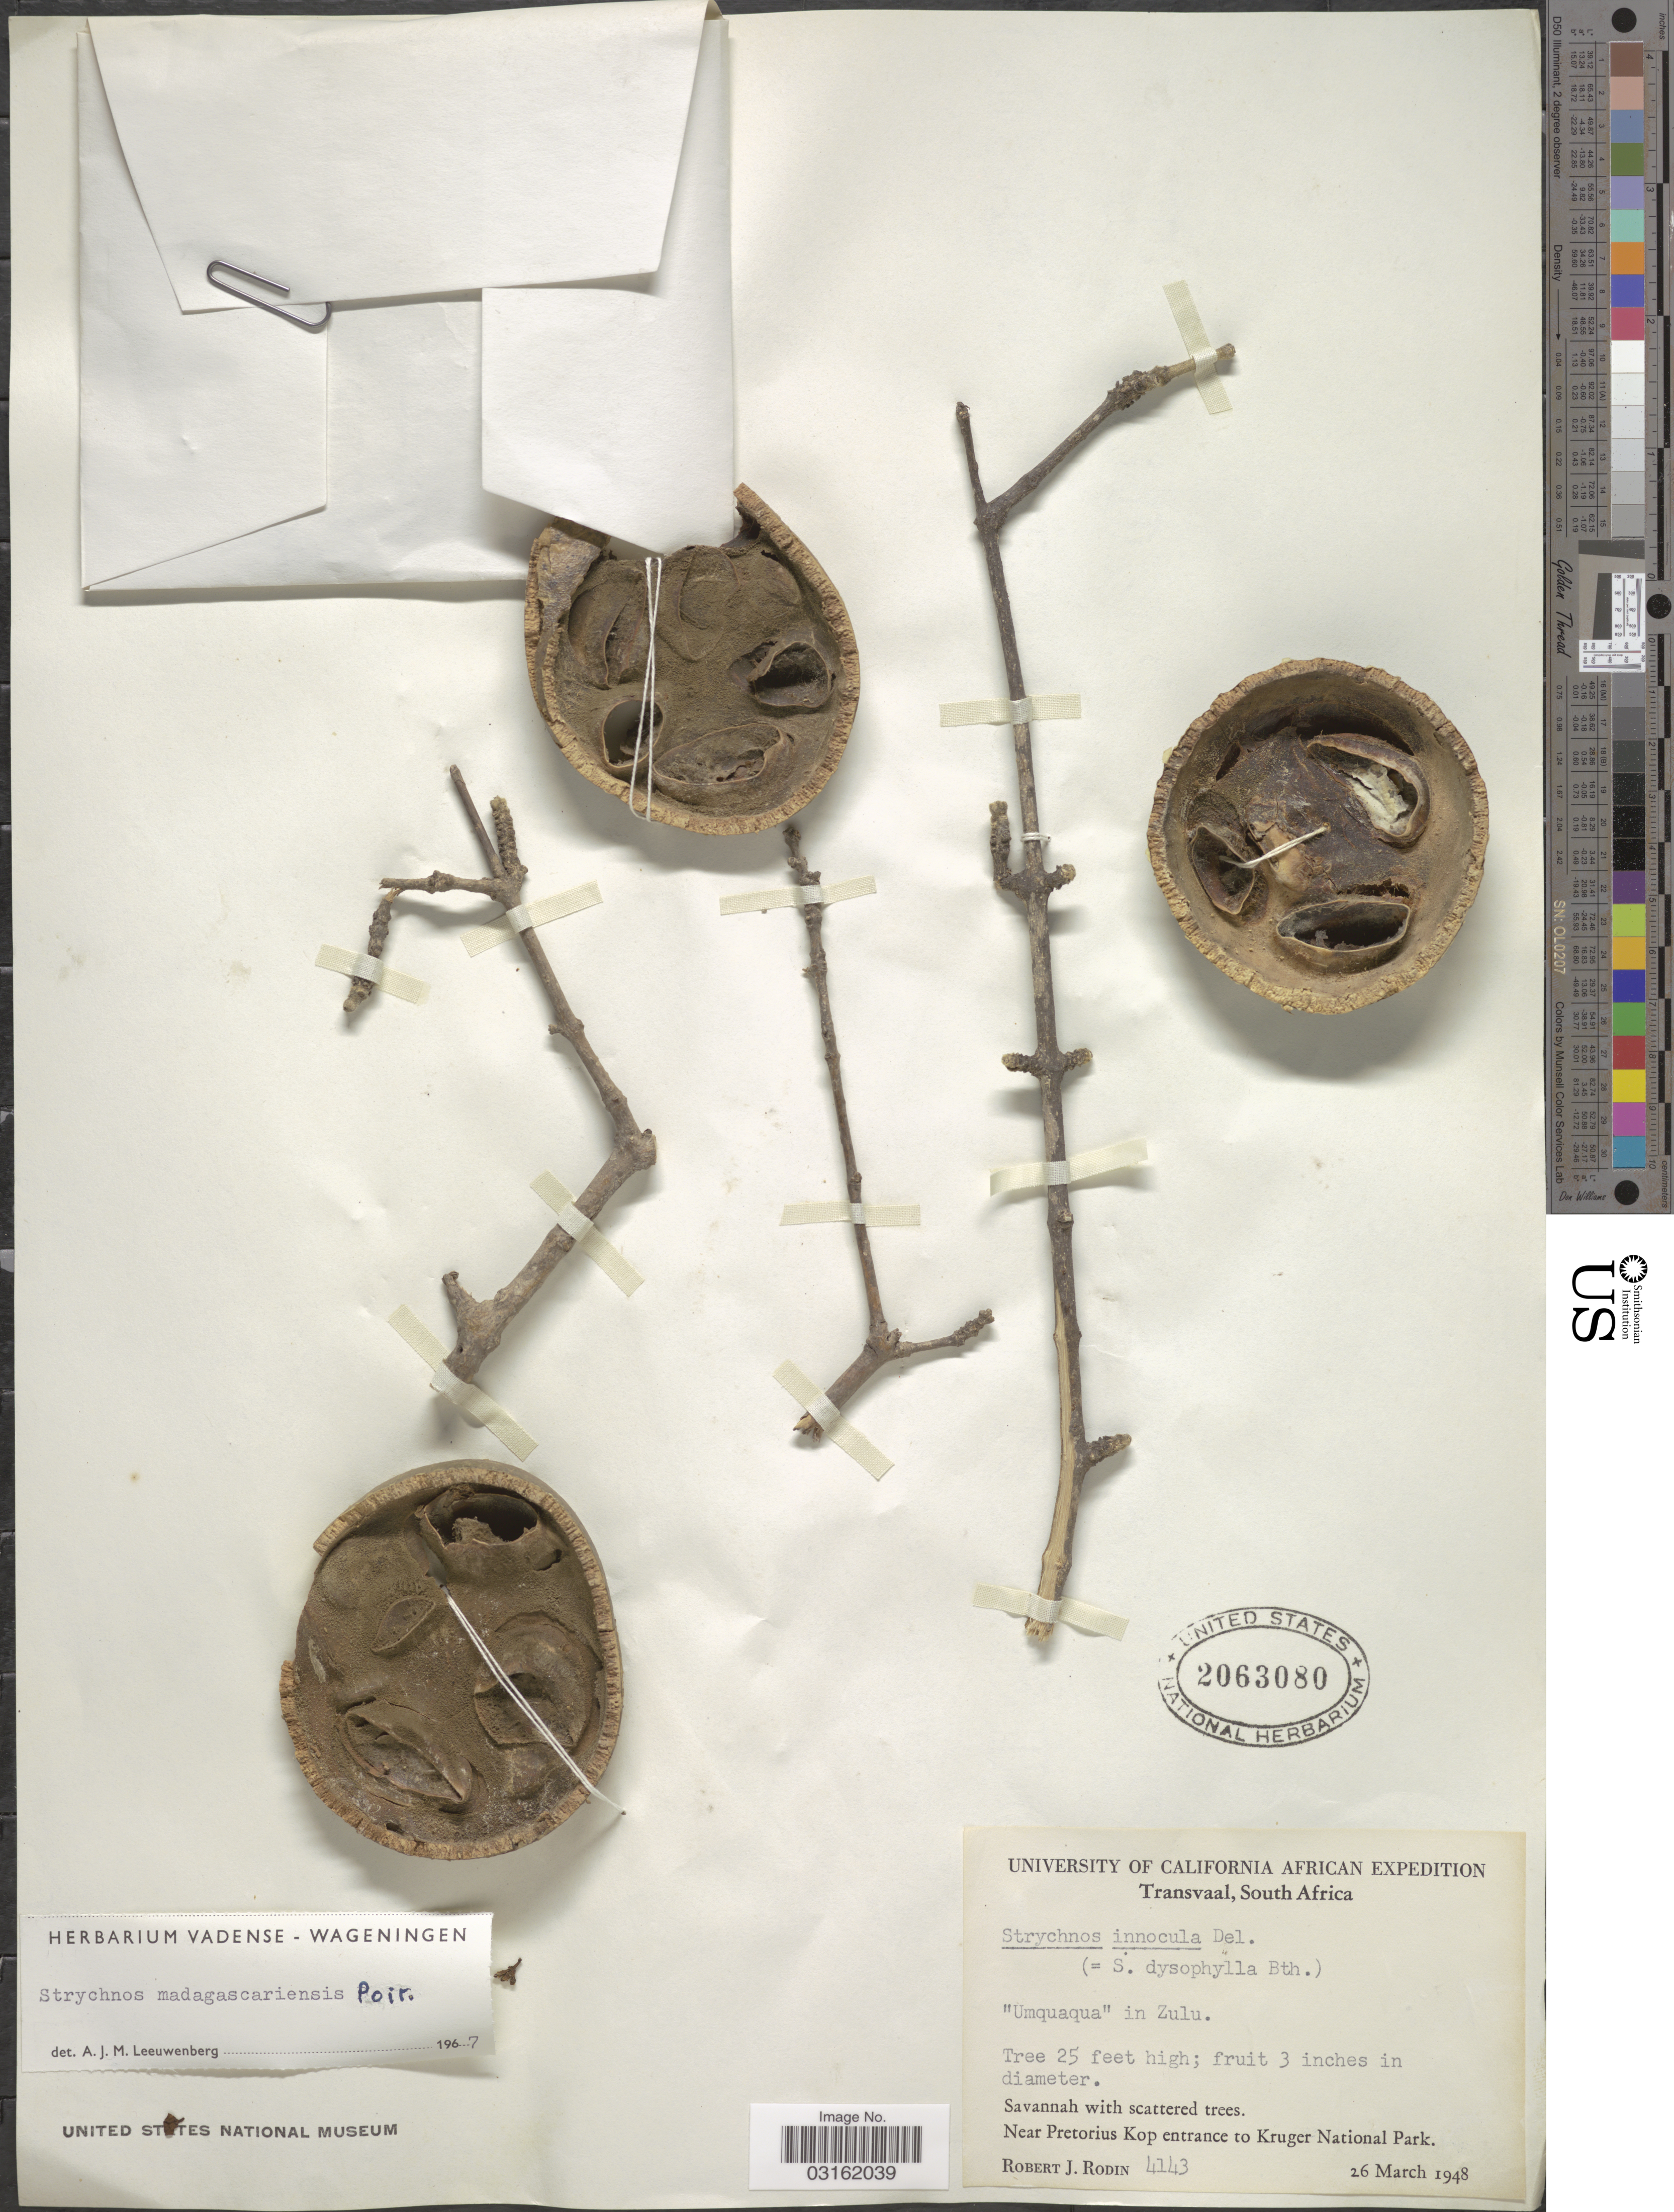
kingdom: Plantae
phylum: Tracheophyta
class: Magnoliopsida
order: Gentianales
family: Loganiaceae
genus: Strychnos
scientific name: Strychnos madagascariensis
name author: Poir.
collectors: R. J. Rodin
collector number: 4143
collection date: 1948-03-26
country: South Africa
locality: Transvaal, Near Pretorius Kop entrance to Kruger National Park.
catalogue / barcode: US 2063080